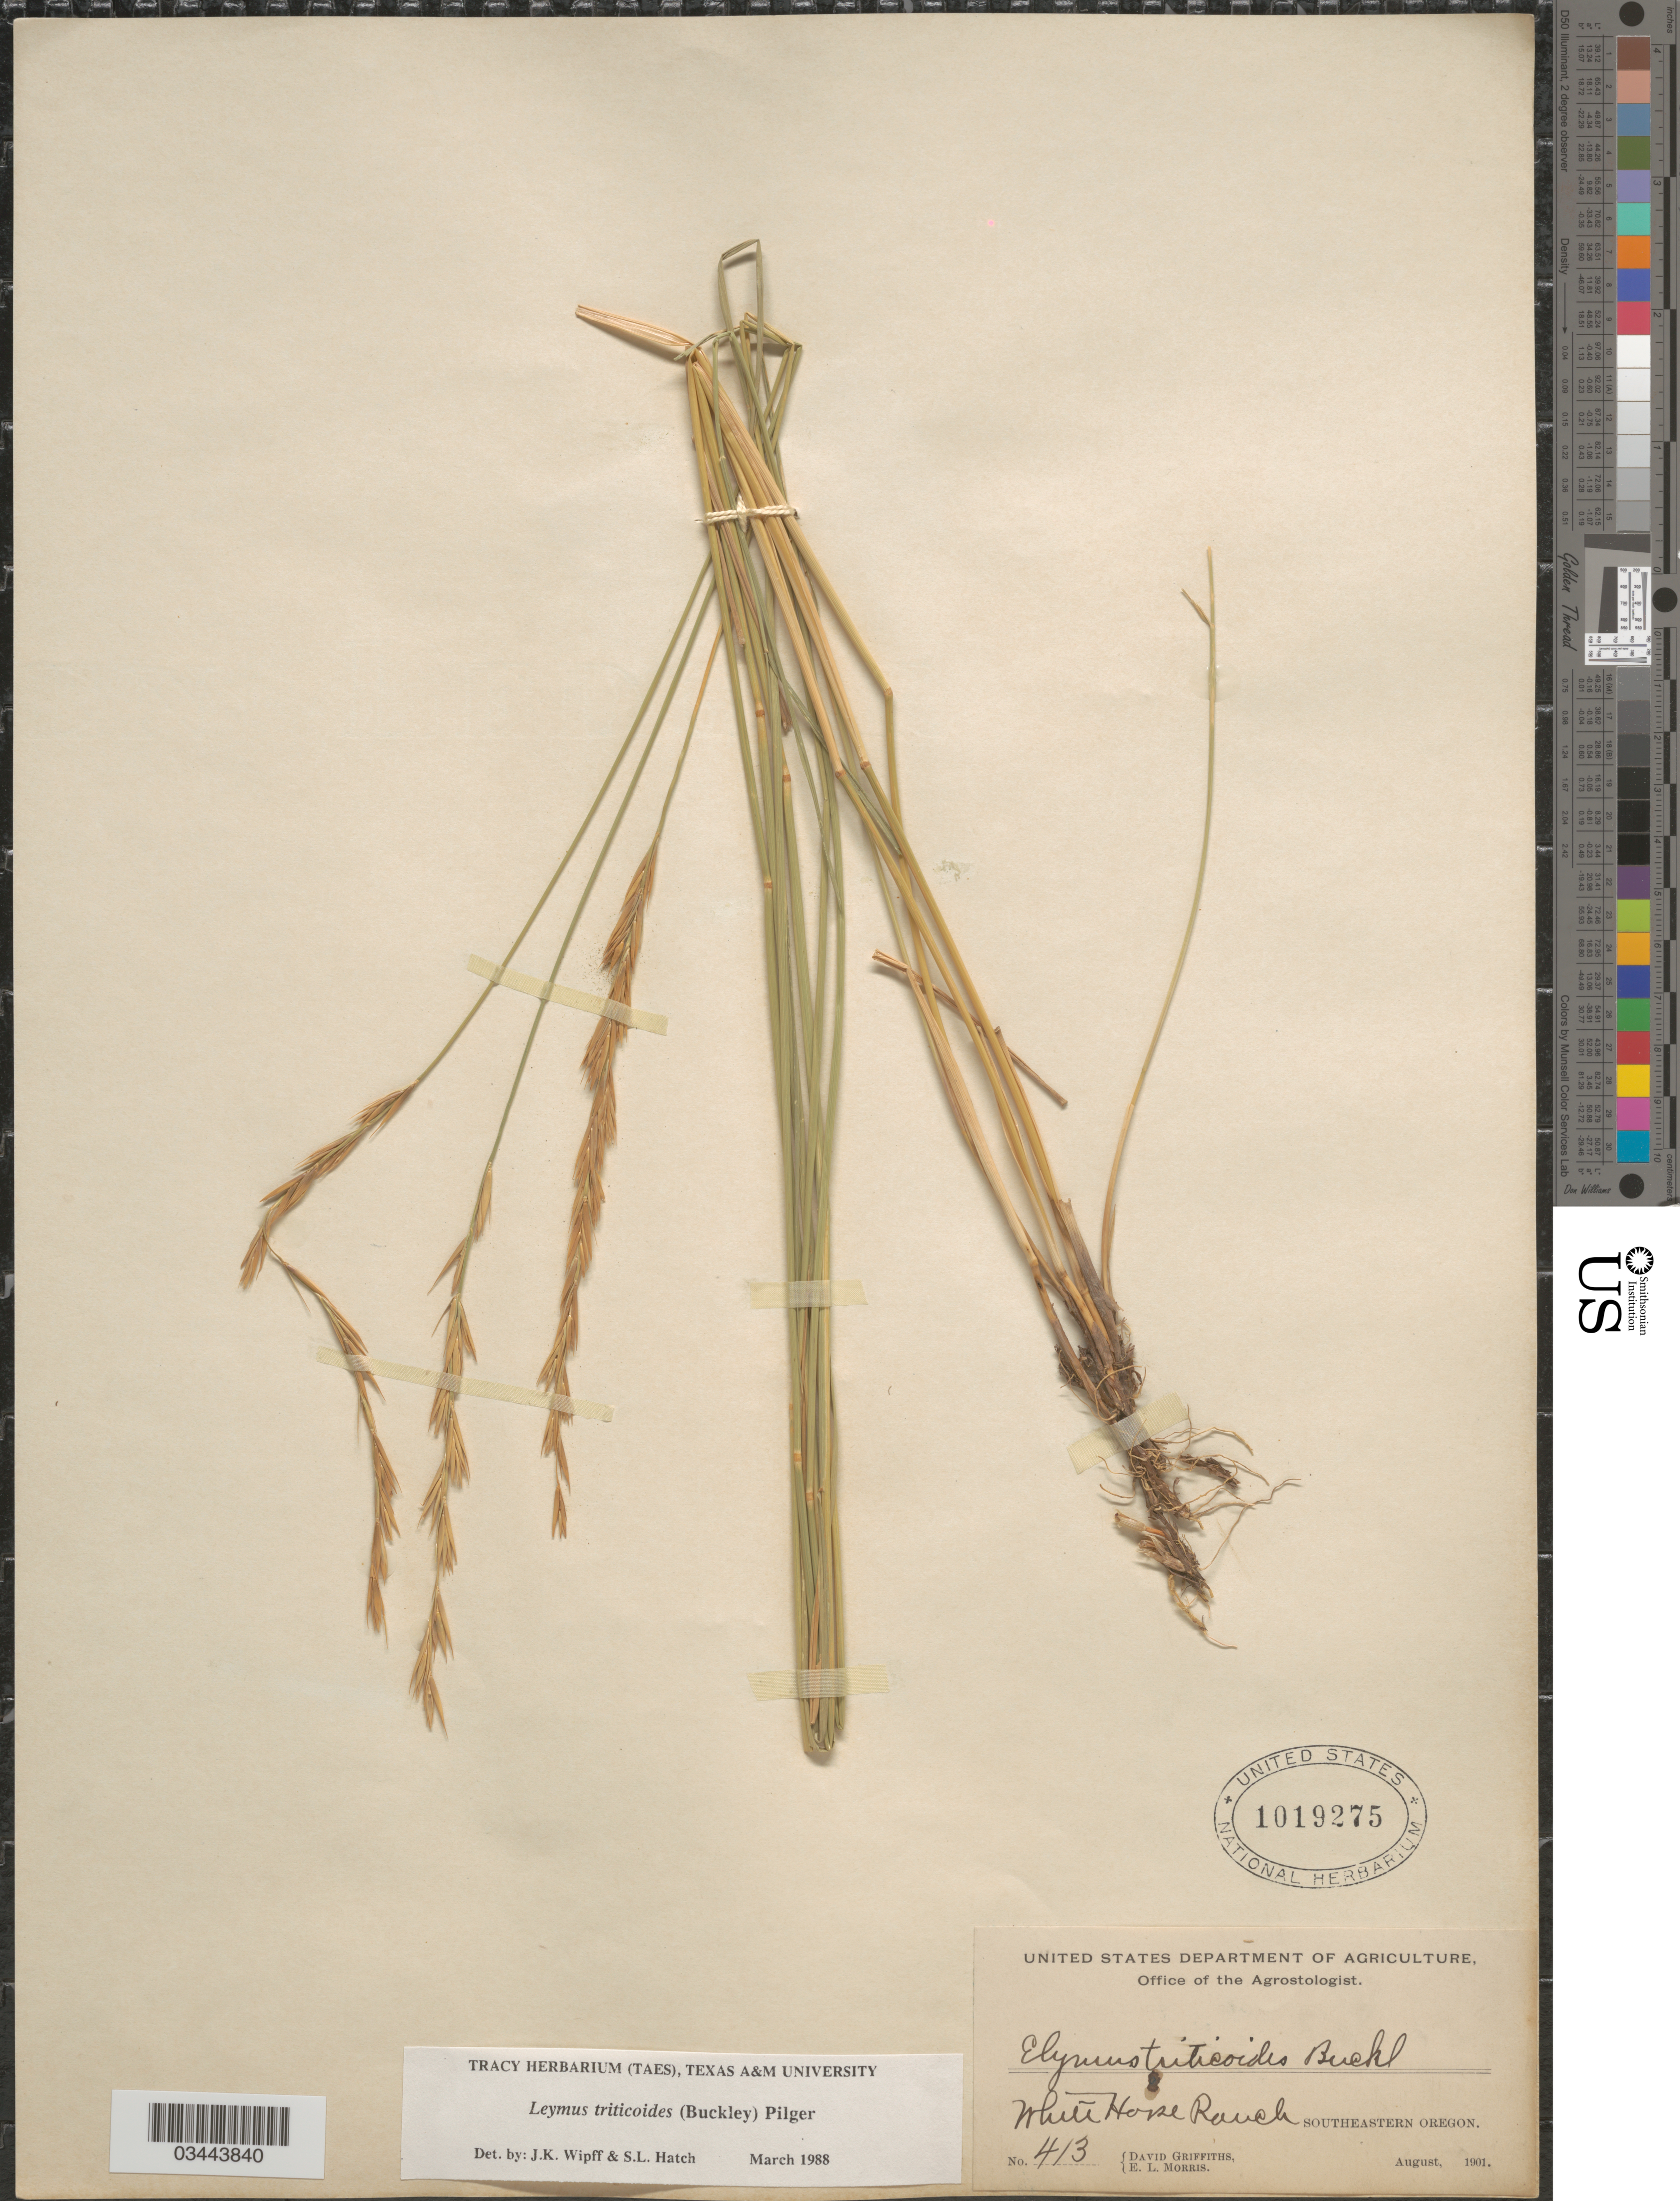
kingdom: Plantae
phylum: Tracheophyta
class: Liliopsida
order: Poales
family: Poaceae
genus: Leymus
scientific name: Leymus triticoides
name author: (Buckley) Pilg.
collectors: D. Griffiths & E. Morris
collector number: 413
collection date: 1901-08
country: United States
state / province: Oregon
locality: White Horse Ranch. Southeastern Oregon.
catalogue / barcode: US 1019275